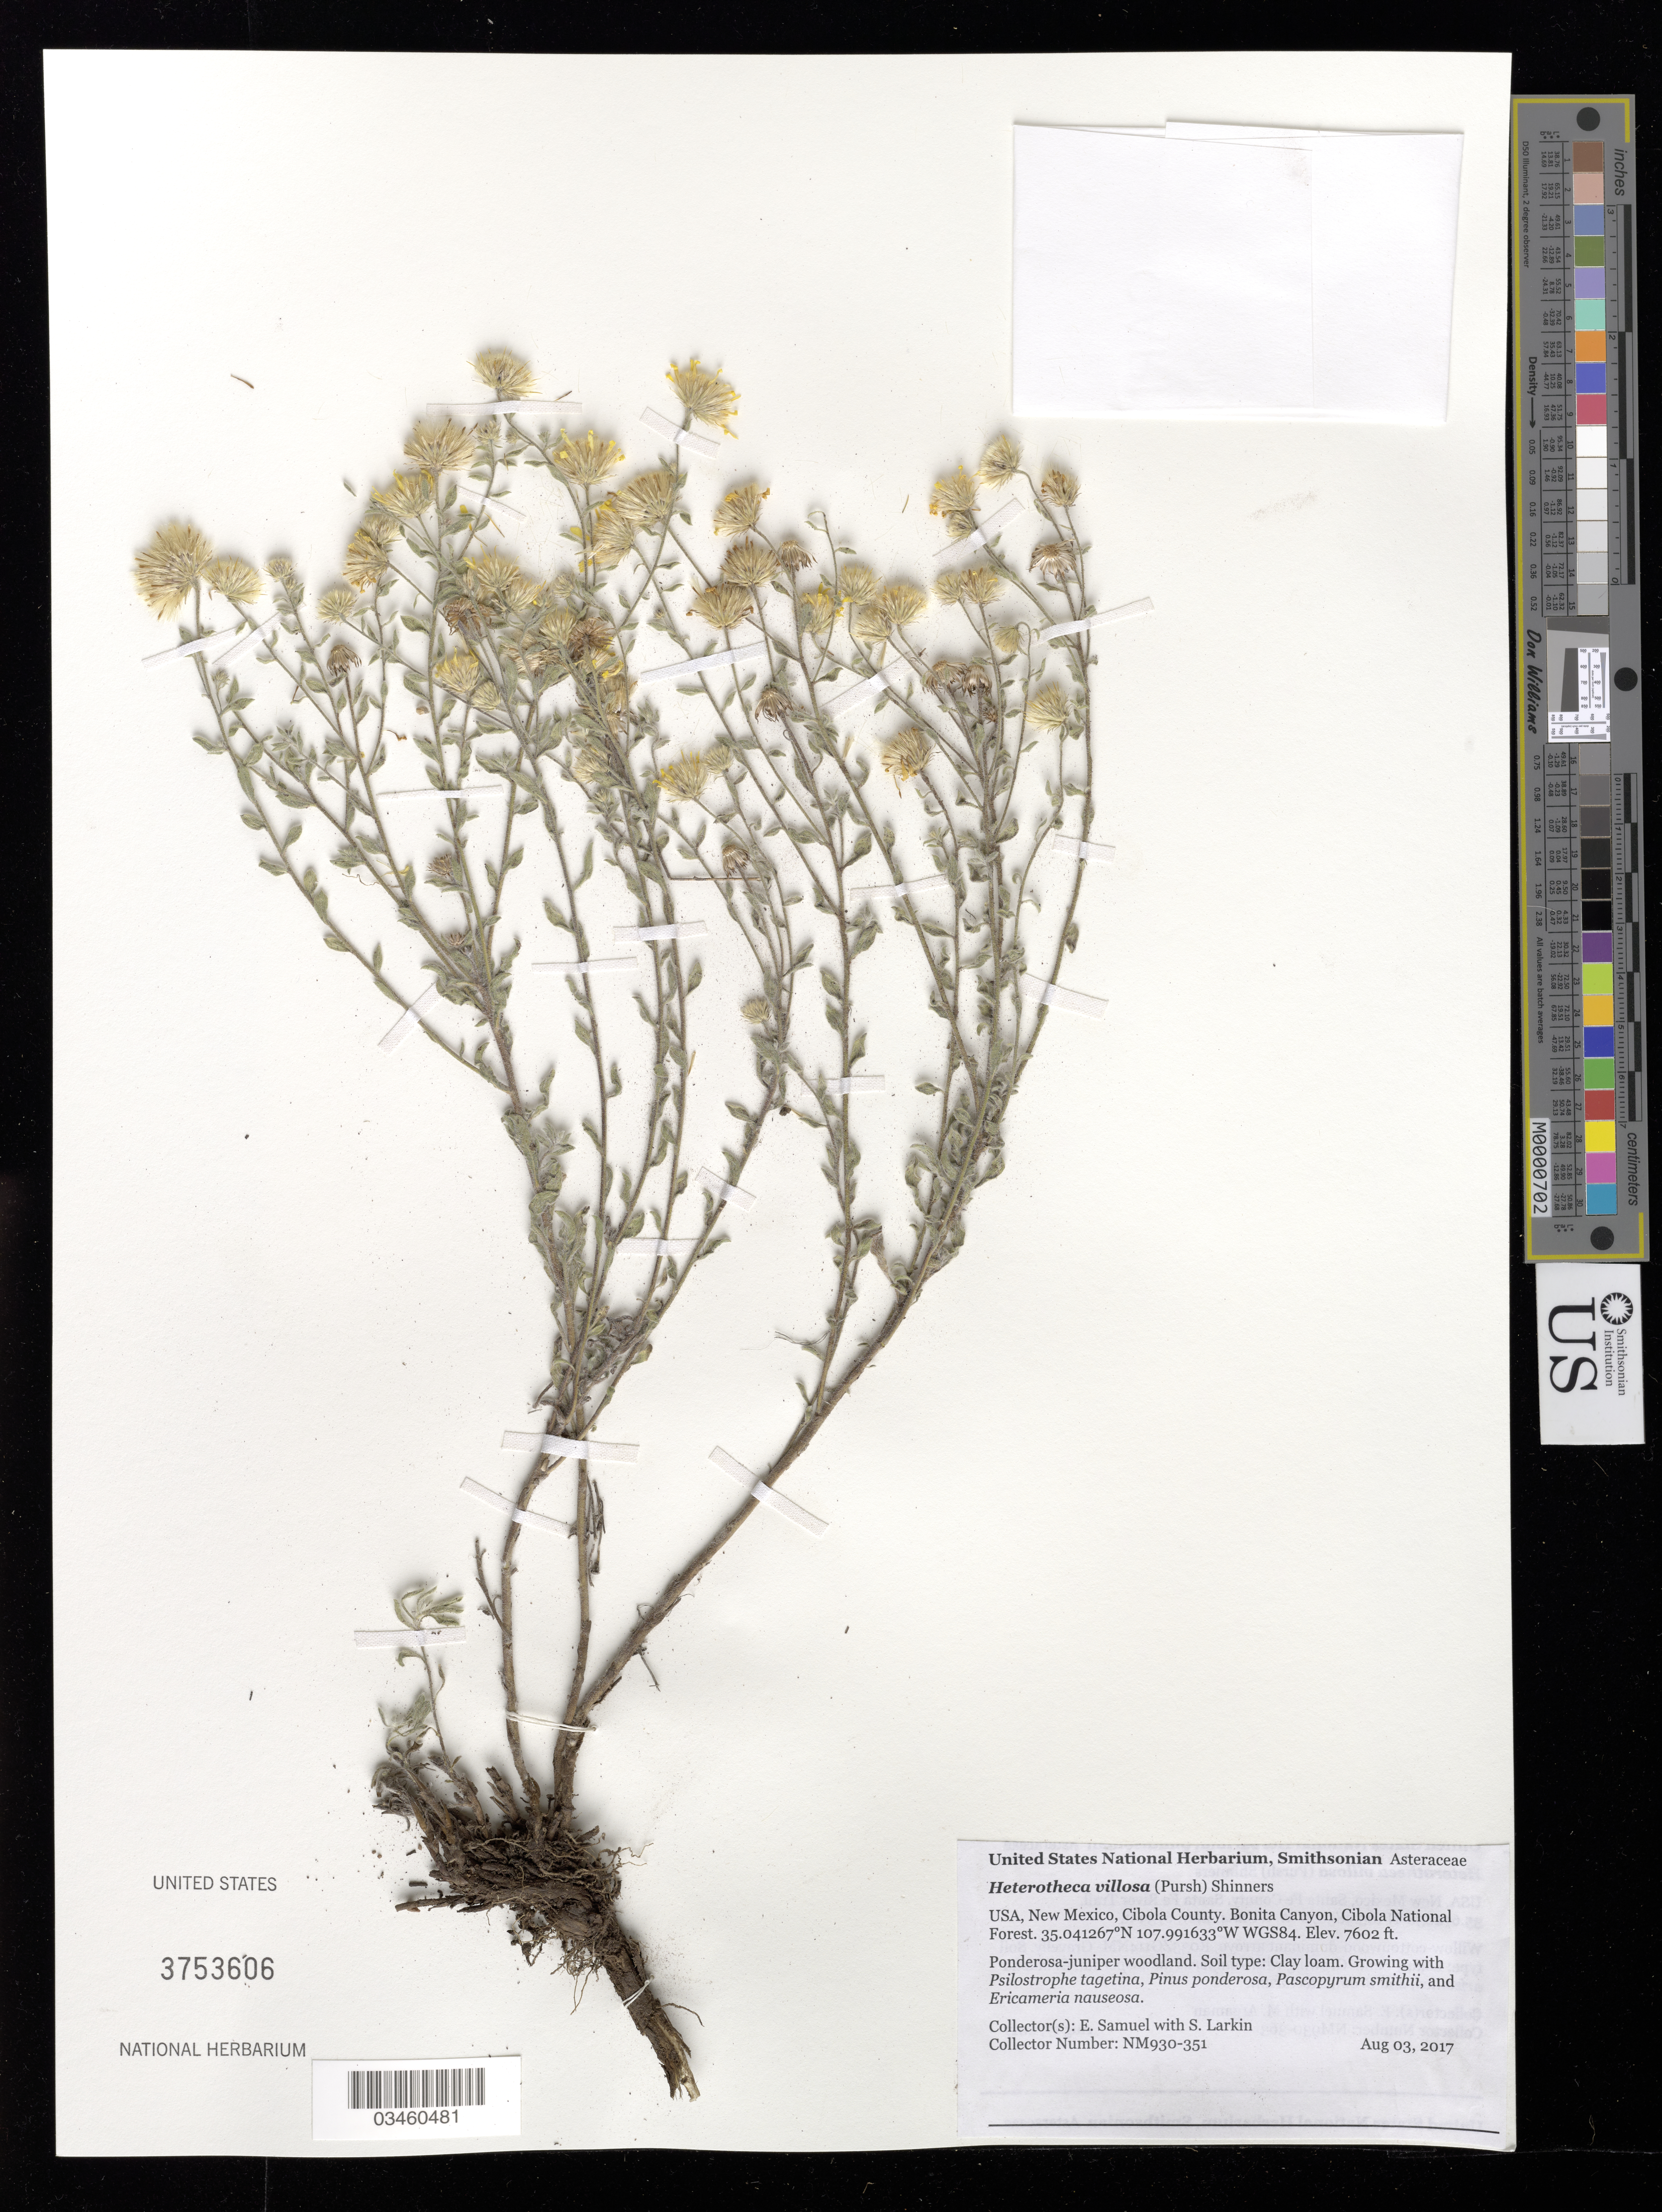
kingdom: Plantae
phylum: Tracheophyta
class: Magnoliopsida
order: Asterales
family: Asteraceae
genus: Heterotheca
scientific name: Heterotheca villosa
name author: (Pursh) Shinners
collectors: E. Samuel & S. Larkin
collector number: NM930-351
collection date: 2017-08-03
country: United States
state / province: New Mexico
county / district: Cibola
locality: Cibola National Forest, Bonita Canyon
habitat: Clay loam. Ponderosa-juniper woodland.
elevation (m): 2317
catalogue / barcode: US 3753606